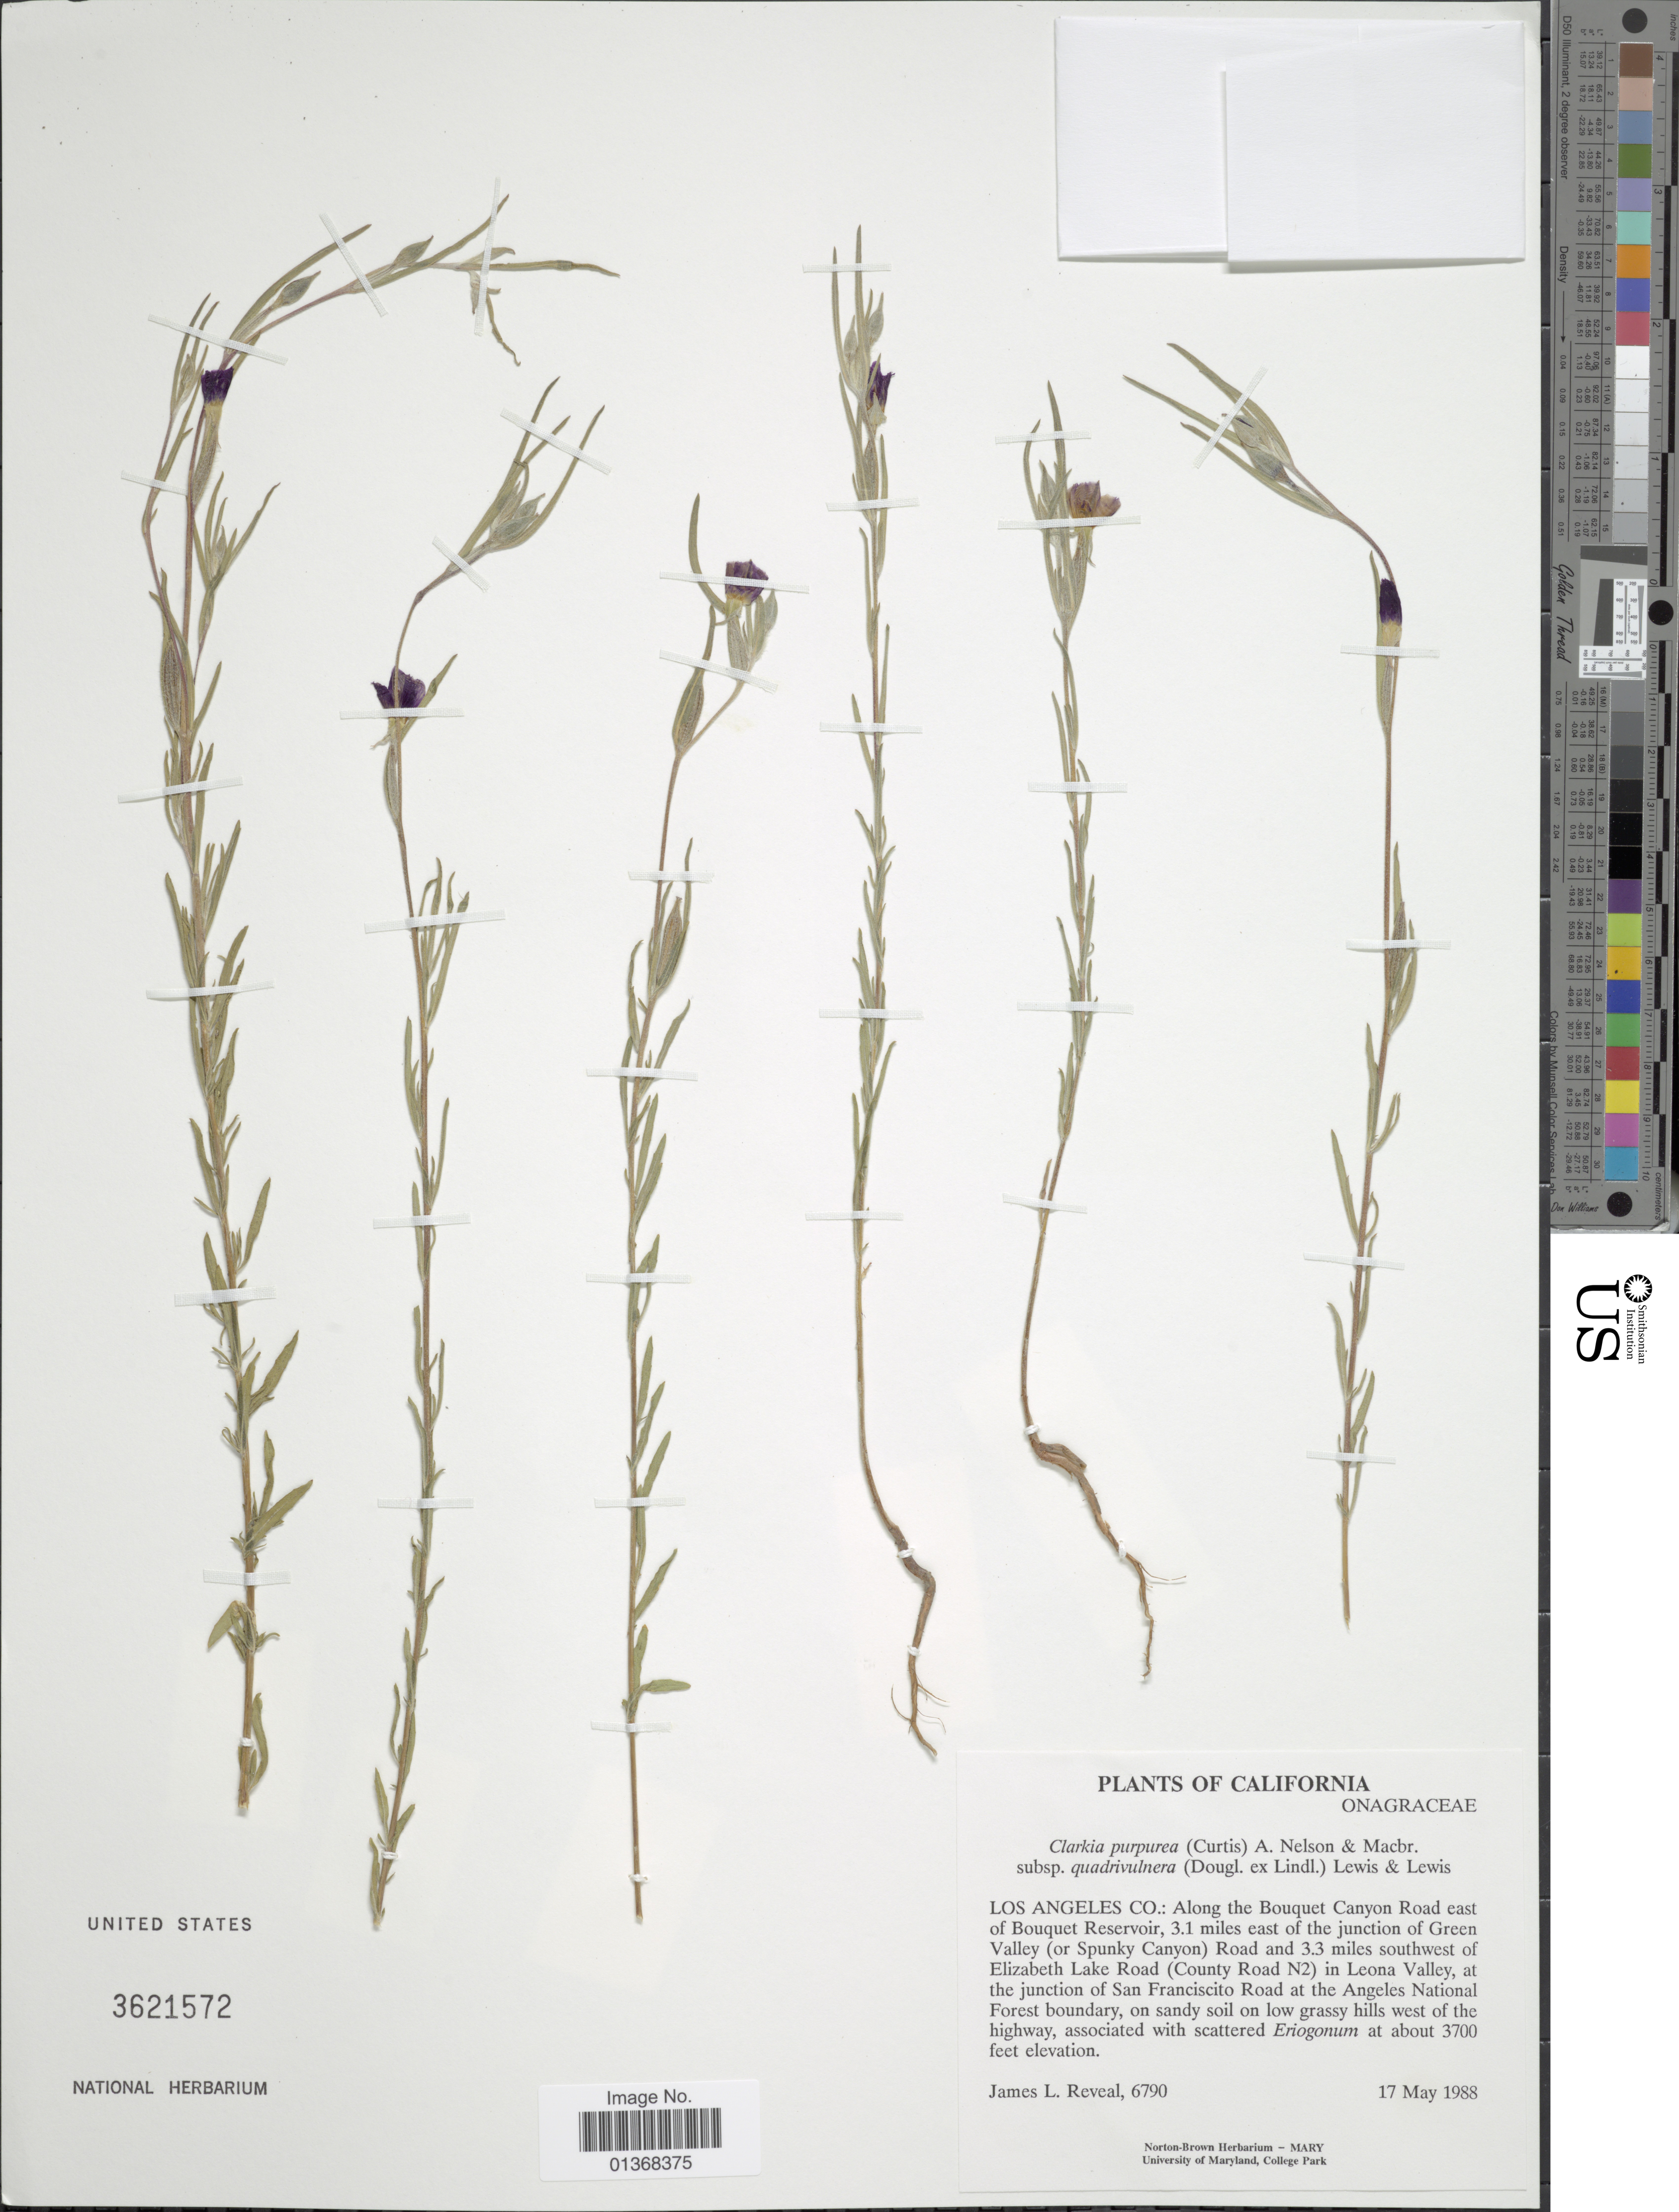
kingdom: Plantae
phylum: Tracheophyta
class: Magnoliopsida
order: Myrtales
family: Onagraceae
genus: Clarkia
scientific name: Clarkia purpurea subsp. quadrivulnera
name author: (Douglas) H.F. Lewis & M.R. Lewis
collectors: J. L. Reveal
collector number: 6790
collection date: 1988-05-17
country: United States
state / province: California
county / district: Los Angeles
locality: Los Angeles Co.: Along the Bouquet Canyon Road east of Bouquet Reservoir, 3.1 miles east of the junction of Green Valley (or Spunky Canyon) Road and 3.3 miles southwest of Elizabeth Lake Road (County Road N2) in Leona Valley, at the junction of San Francisco Road at the Angeles National Forest boundary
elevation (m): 1128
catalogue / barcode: US 3621572